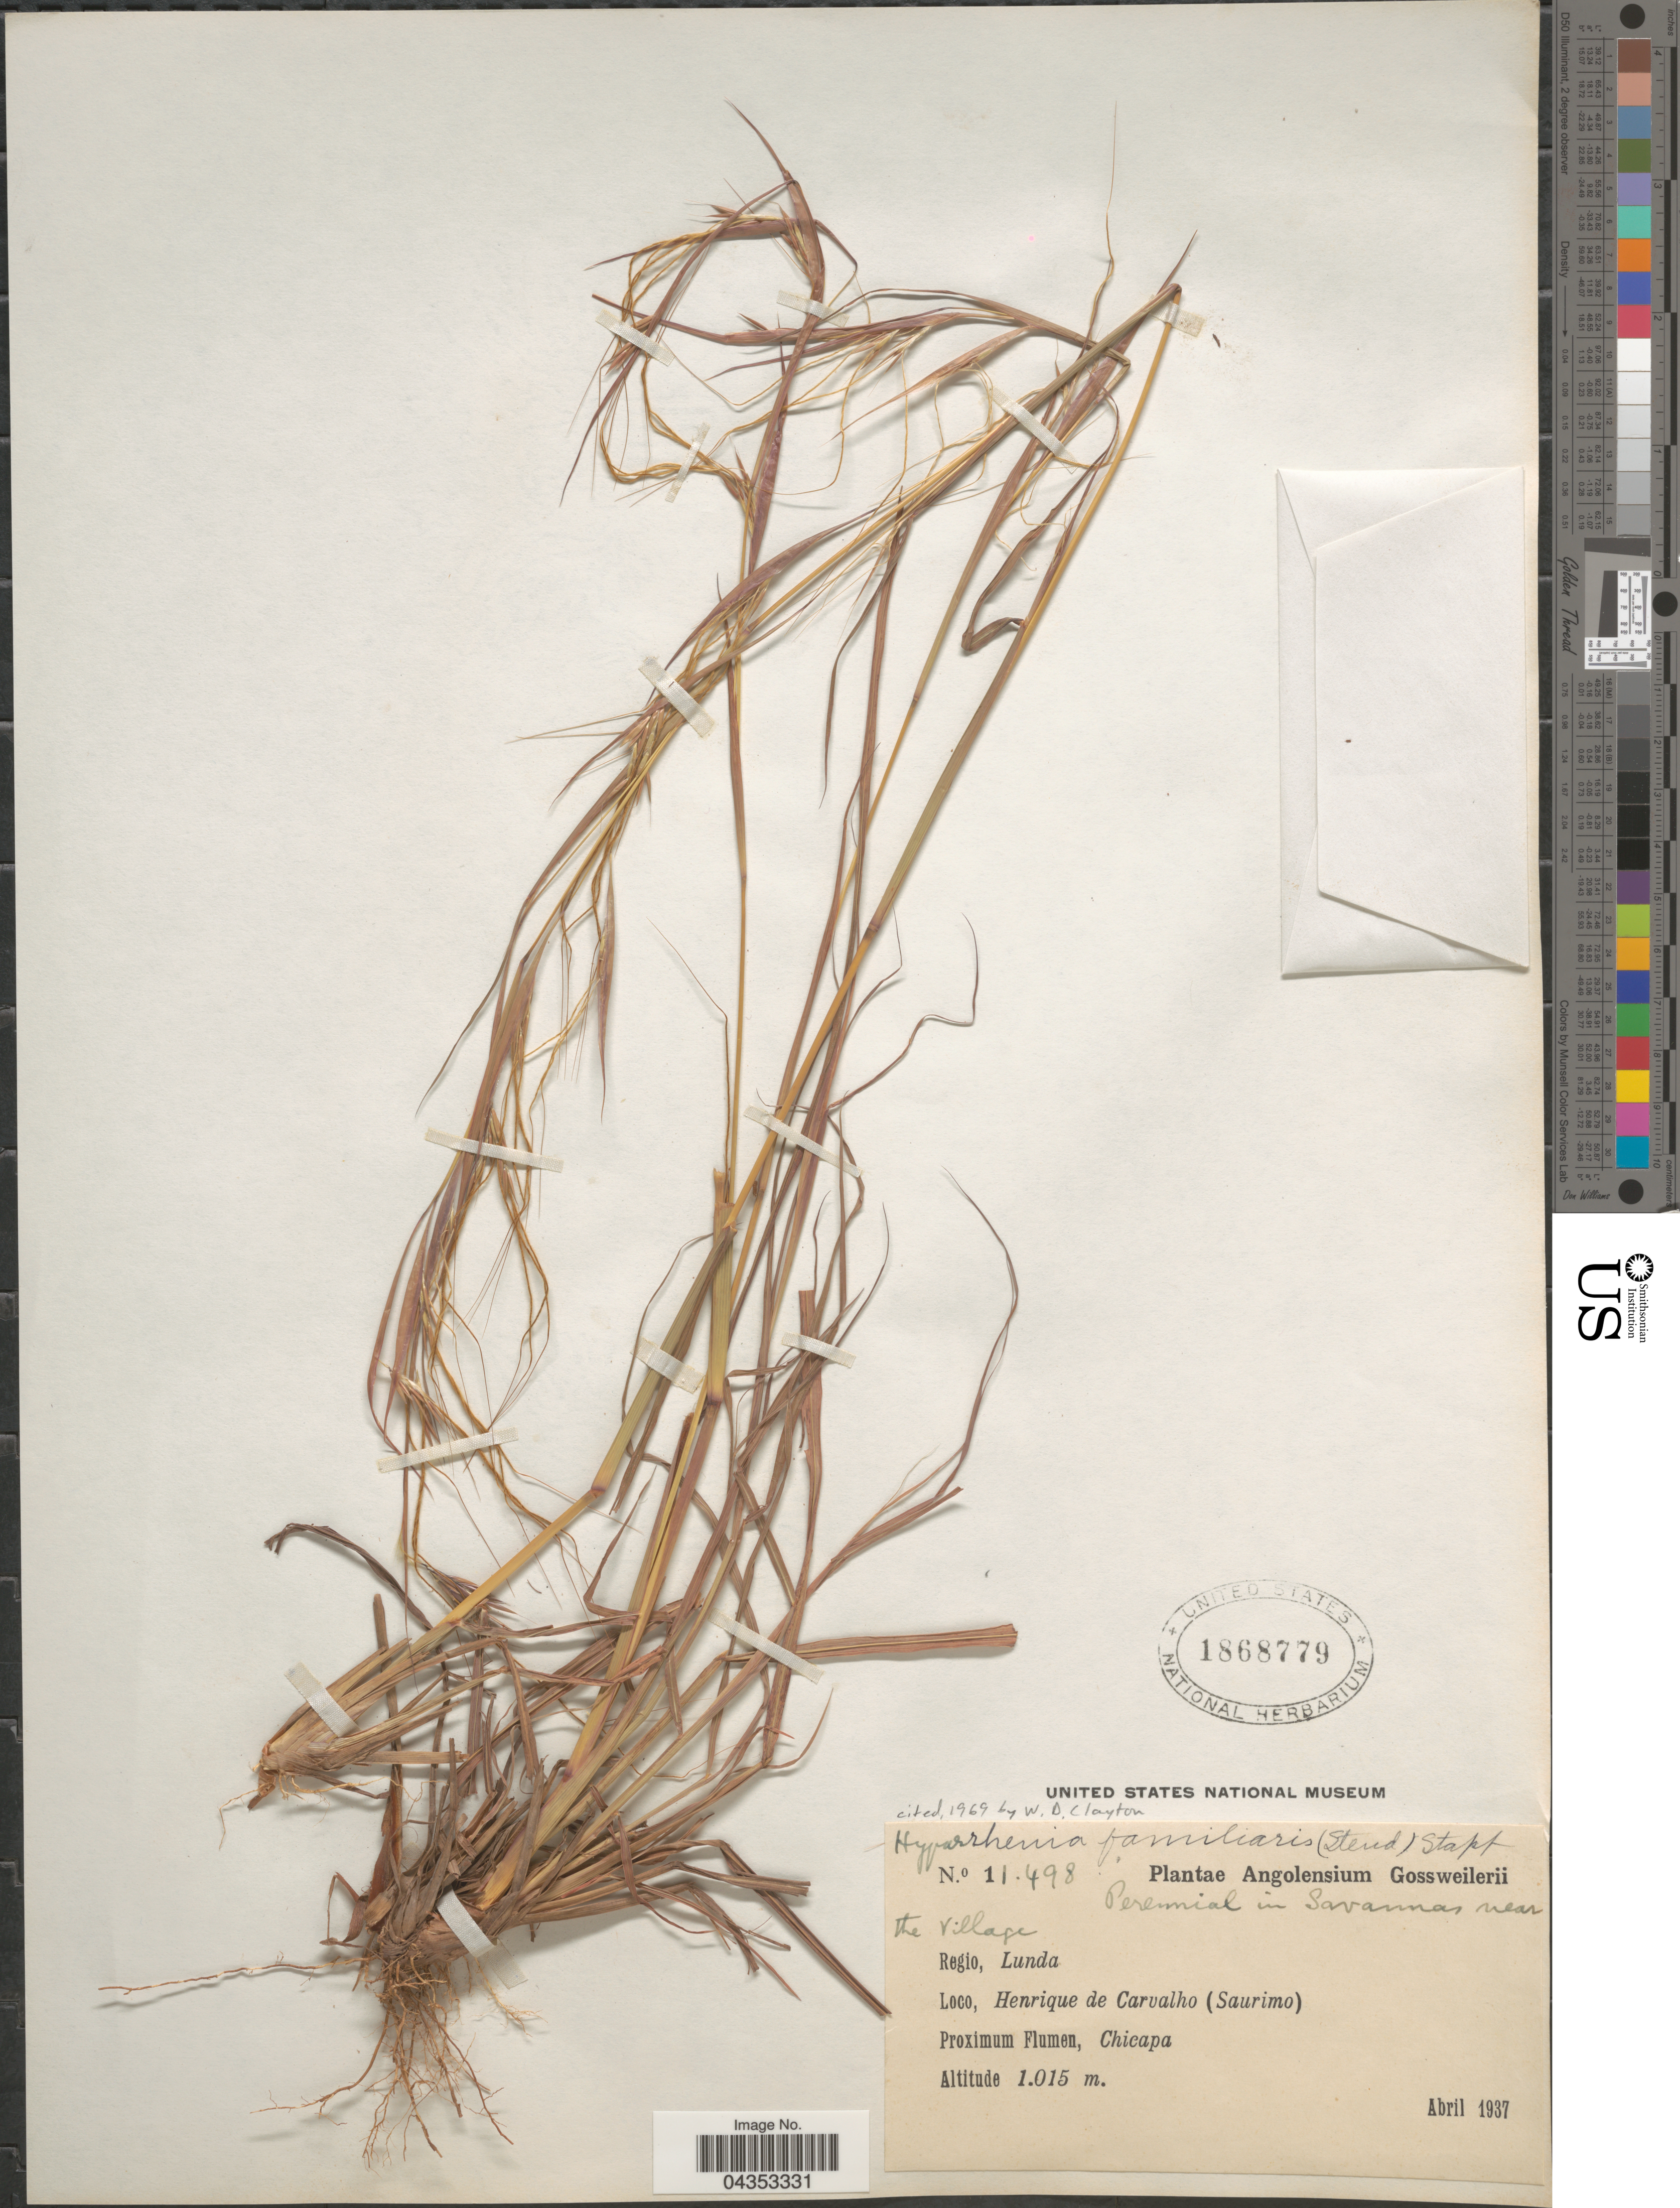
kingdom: Plantae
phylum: Tracheophyta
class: Liliopsida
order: Poales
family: Poaceae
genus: Hyparrhenia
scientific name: Hyparrhenia familiaris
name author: (Steud.) Stapf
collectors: -. Gossweiler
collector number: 11498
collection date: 1937-04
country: Angola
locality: Region, Lunda. Henrique de Carvalho (Saurimo). Proximum Flumen, Chicapa.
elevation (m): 1015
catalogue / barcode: US 1868779